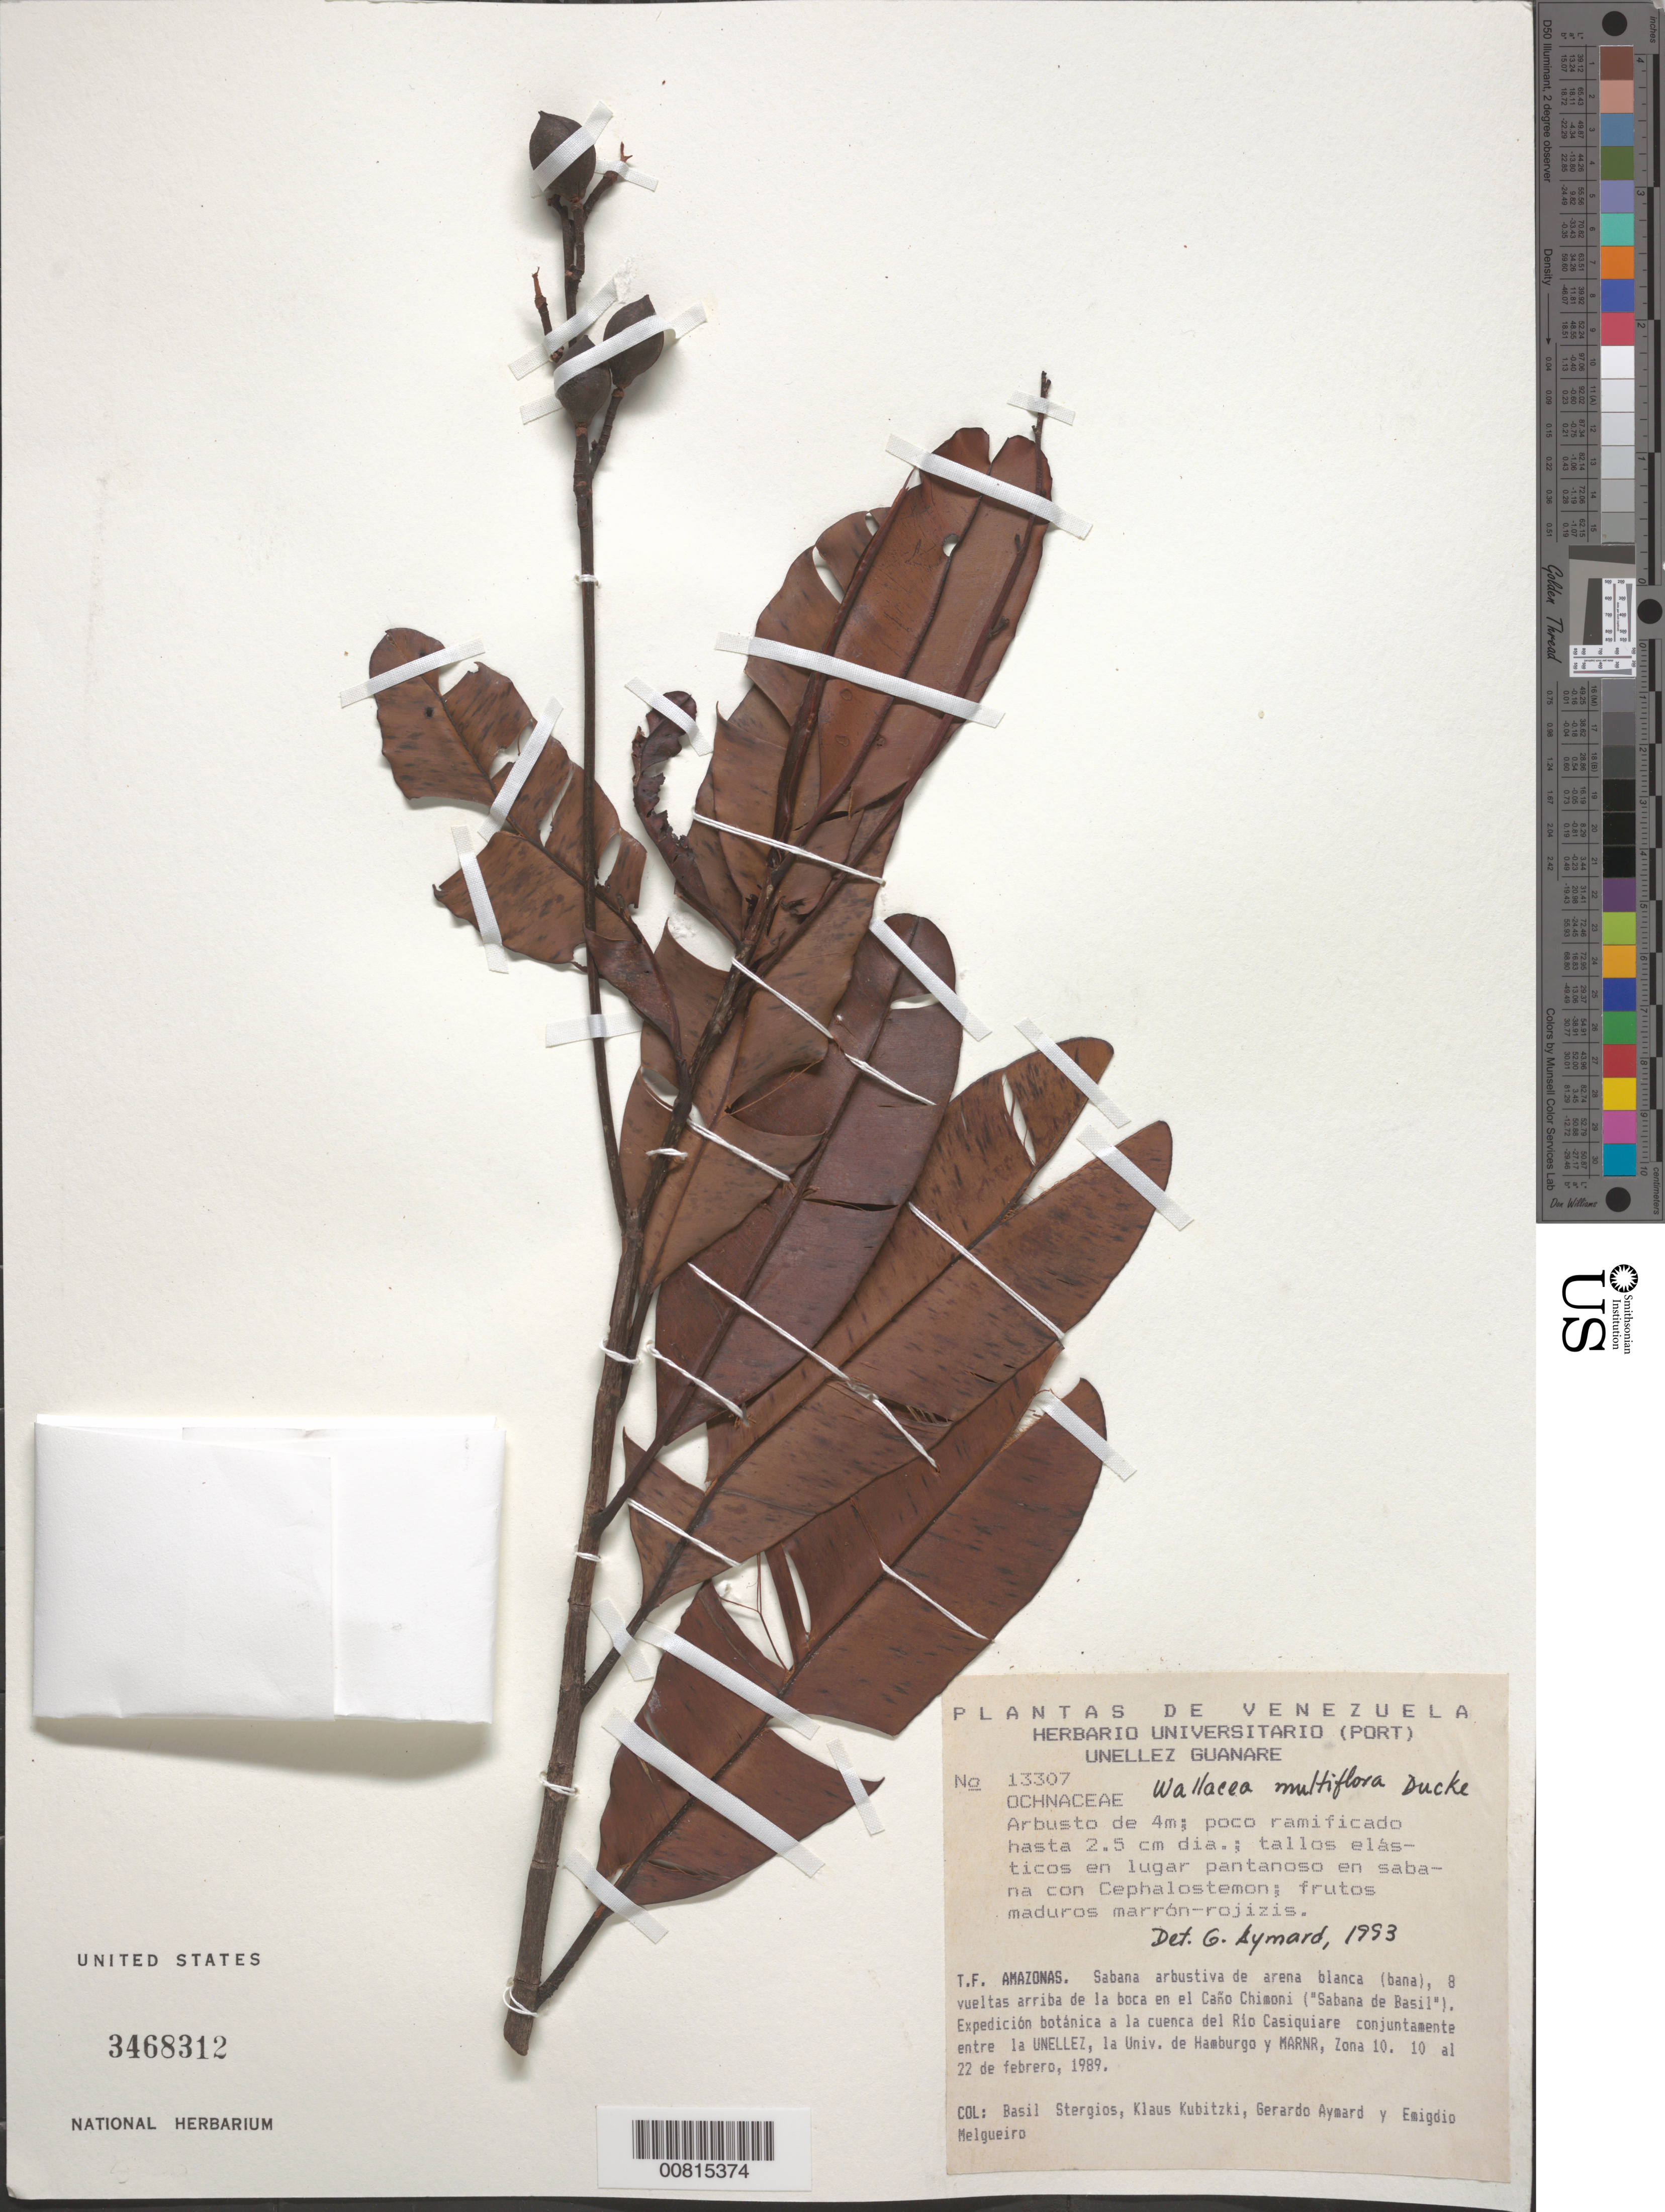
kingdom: Plantae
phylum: Tracheophyta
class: Magnoliopsida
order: Malpighiales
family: Ochnaceae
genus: Wallacea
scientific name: Wallacea multiflora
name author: Ducke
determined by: Aymard C., G. A., (PORT), Univ. Nac. Exp. de los Llanos Ezequiel Zamora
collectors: B. G. Stergios, K. Kubitzki, G. A. Aymard & E. Melgueiro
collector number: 13307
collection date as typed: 10-Feb-89 to 22-Feb-89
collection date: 1989-02-10/1989-02-22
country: Venezuela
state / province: Amazonas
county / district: Río Negro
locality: Río Casiquiare basin; Caño Chimoni ("Sabana de Basil")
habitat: Sabana arbustiva de arena blanca (bana); en lugar pantanoso en sabana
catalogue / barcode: US 3468312